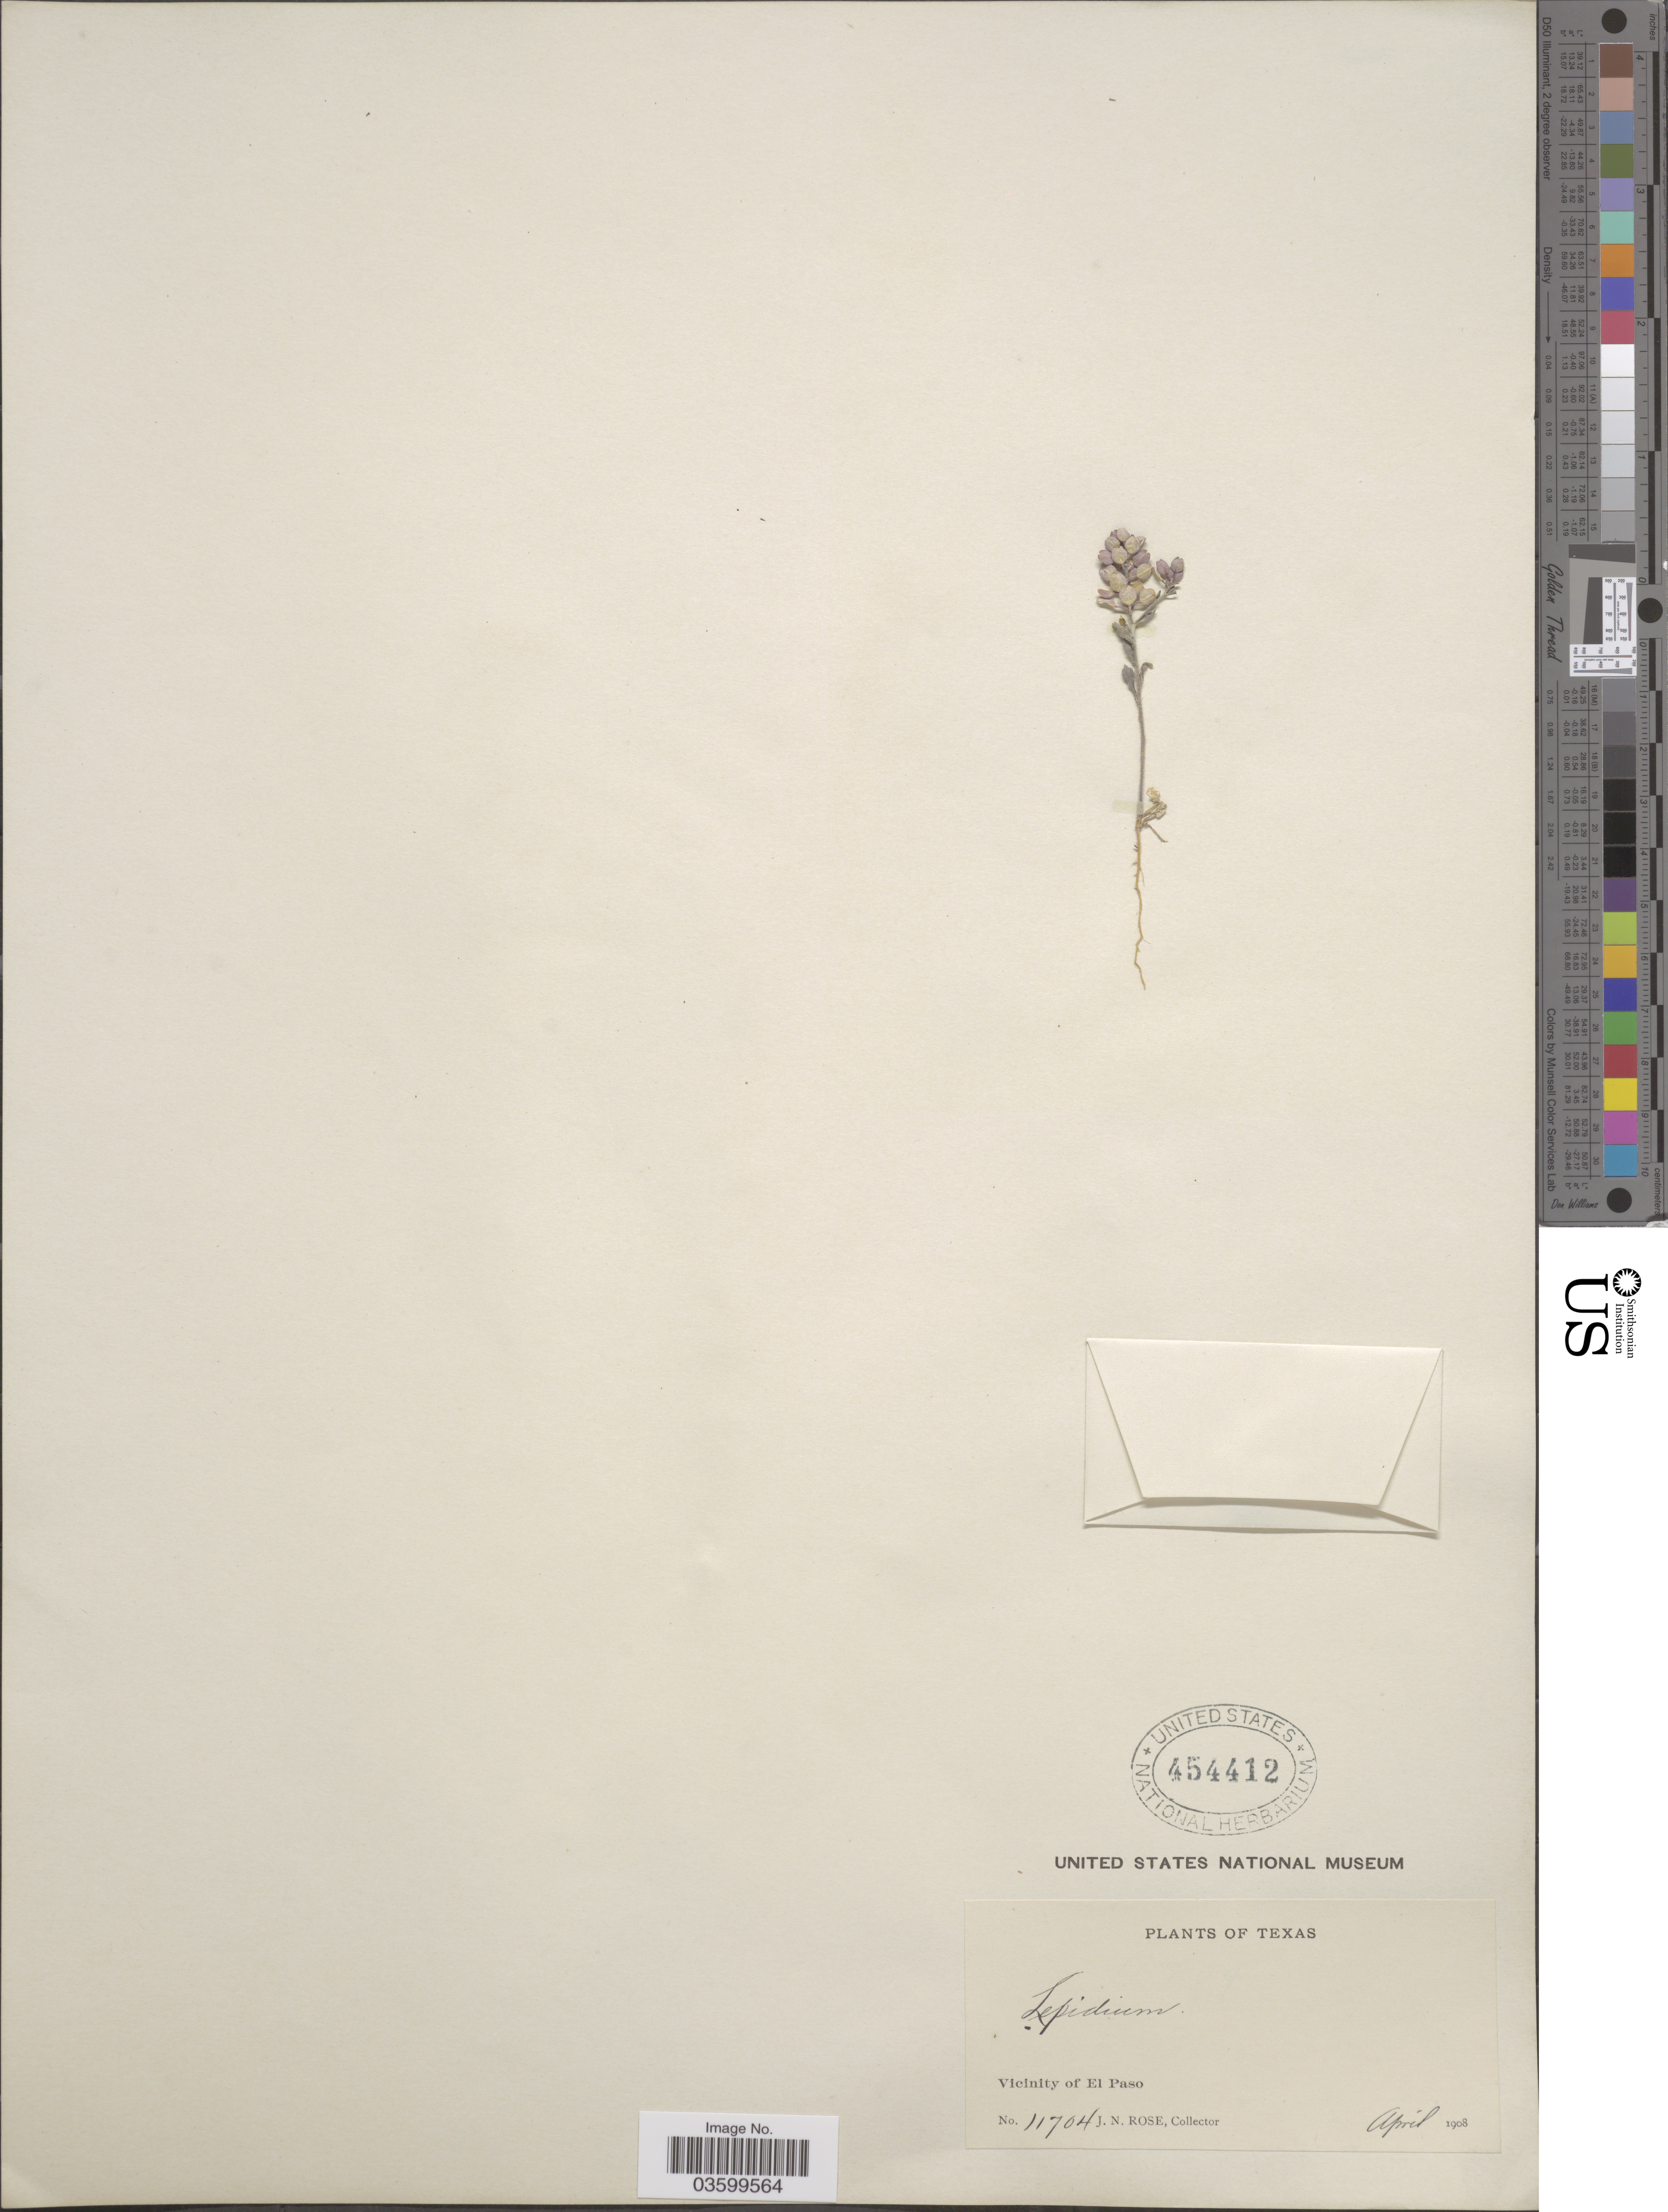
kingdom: Plantae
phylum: Tracheophyta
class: Magnoliopsida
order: Brassicales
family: Brassicaceae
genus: Lepidium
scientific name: Lepidium sp.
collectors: J. N. Rose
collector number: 11704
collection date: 1908-04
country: United States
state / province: Texas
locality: Vicinity of El Paso.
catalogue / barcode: US 454412